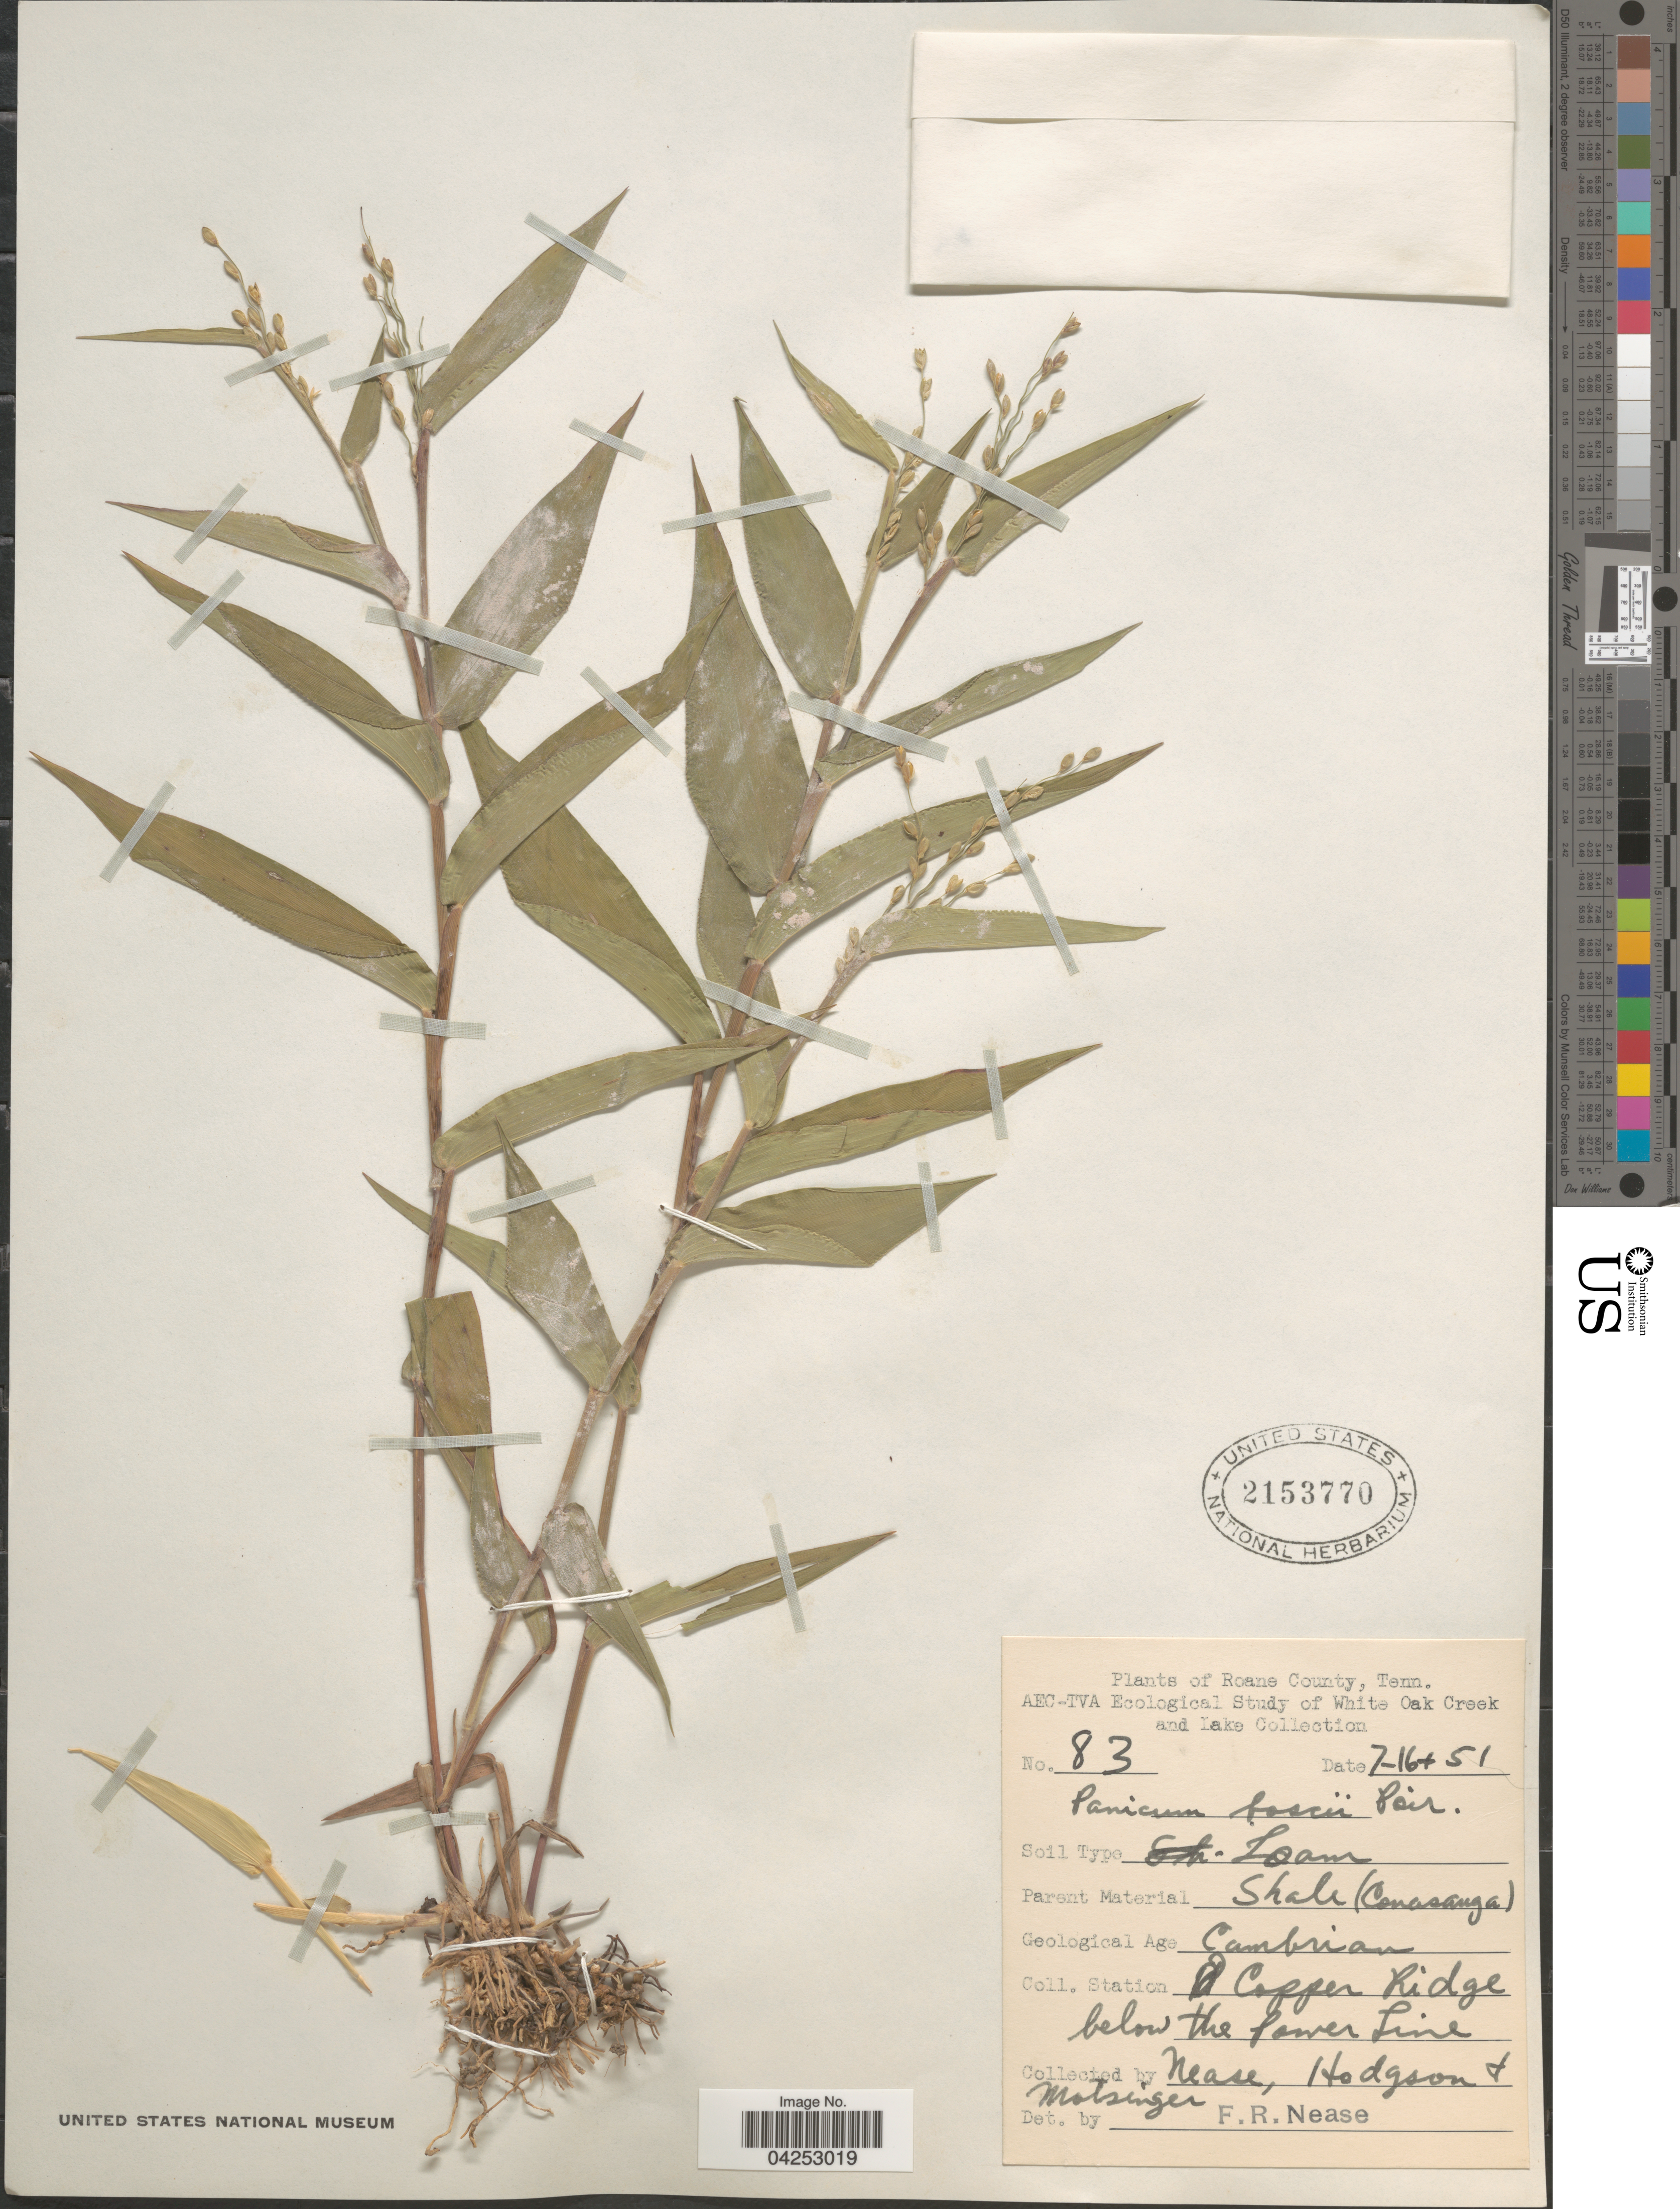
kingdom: Plantae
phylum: Tracheophyta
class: Liliopsida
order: Poales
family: Poaceae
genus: Dichanthelium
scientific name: Dichanthelium boscii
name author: (Poir.) Gould & C.A. Clark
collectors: F. Nease, -. Hodgson & Motsinger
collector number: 83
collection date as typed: Transcribed d/m/y: 16/7/51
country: United States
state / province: Tennessee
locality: Roane County. AEC-TVA Biological Study of White Oak Creek and Lake Collection. Station Copper Ridge below the Power Line.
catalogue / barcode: US 2153770